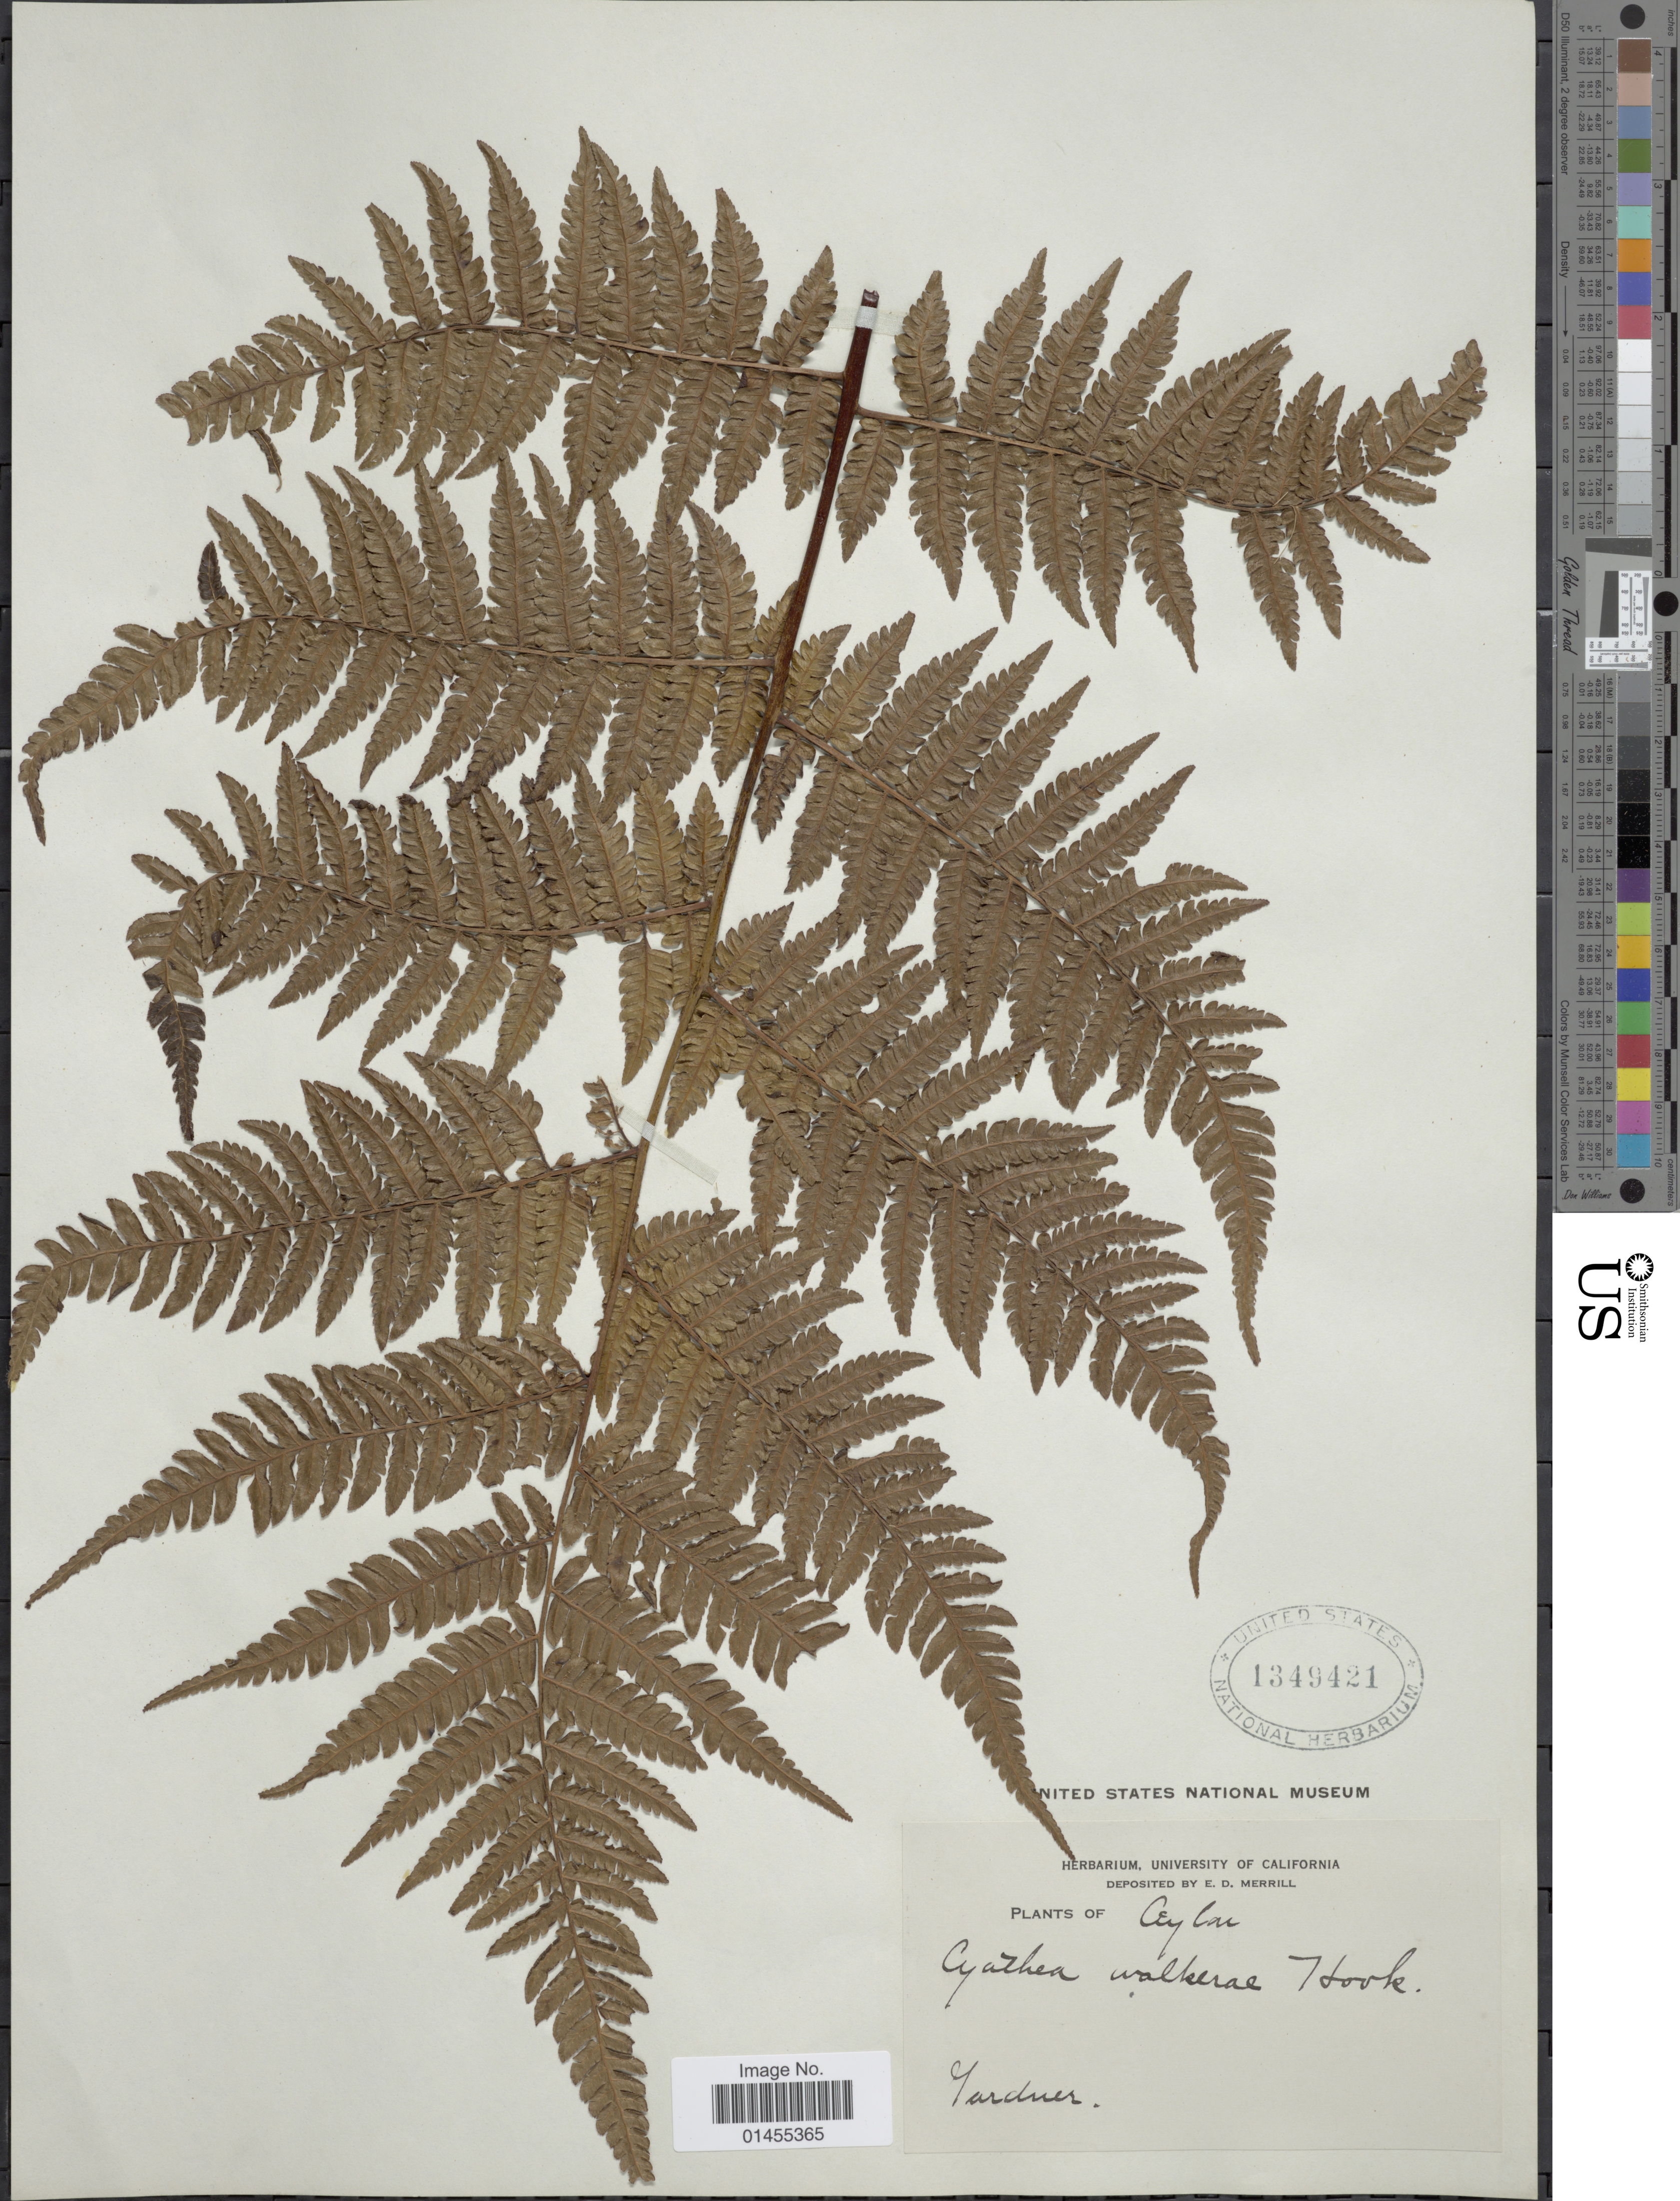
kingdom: Plantae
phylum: Tracheophyta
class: Polypodiopsida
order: Cyatheales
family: Cyatheaceae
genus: Alsophila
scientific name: Alsophila walkerae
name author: (Hook.) J. Sm.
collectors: -- Gardner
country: Sri Lanka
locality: Ceylon.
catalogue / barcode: US 1349421